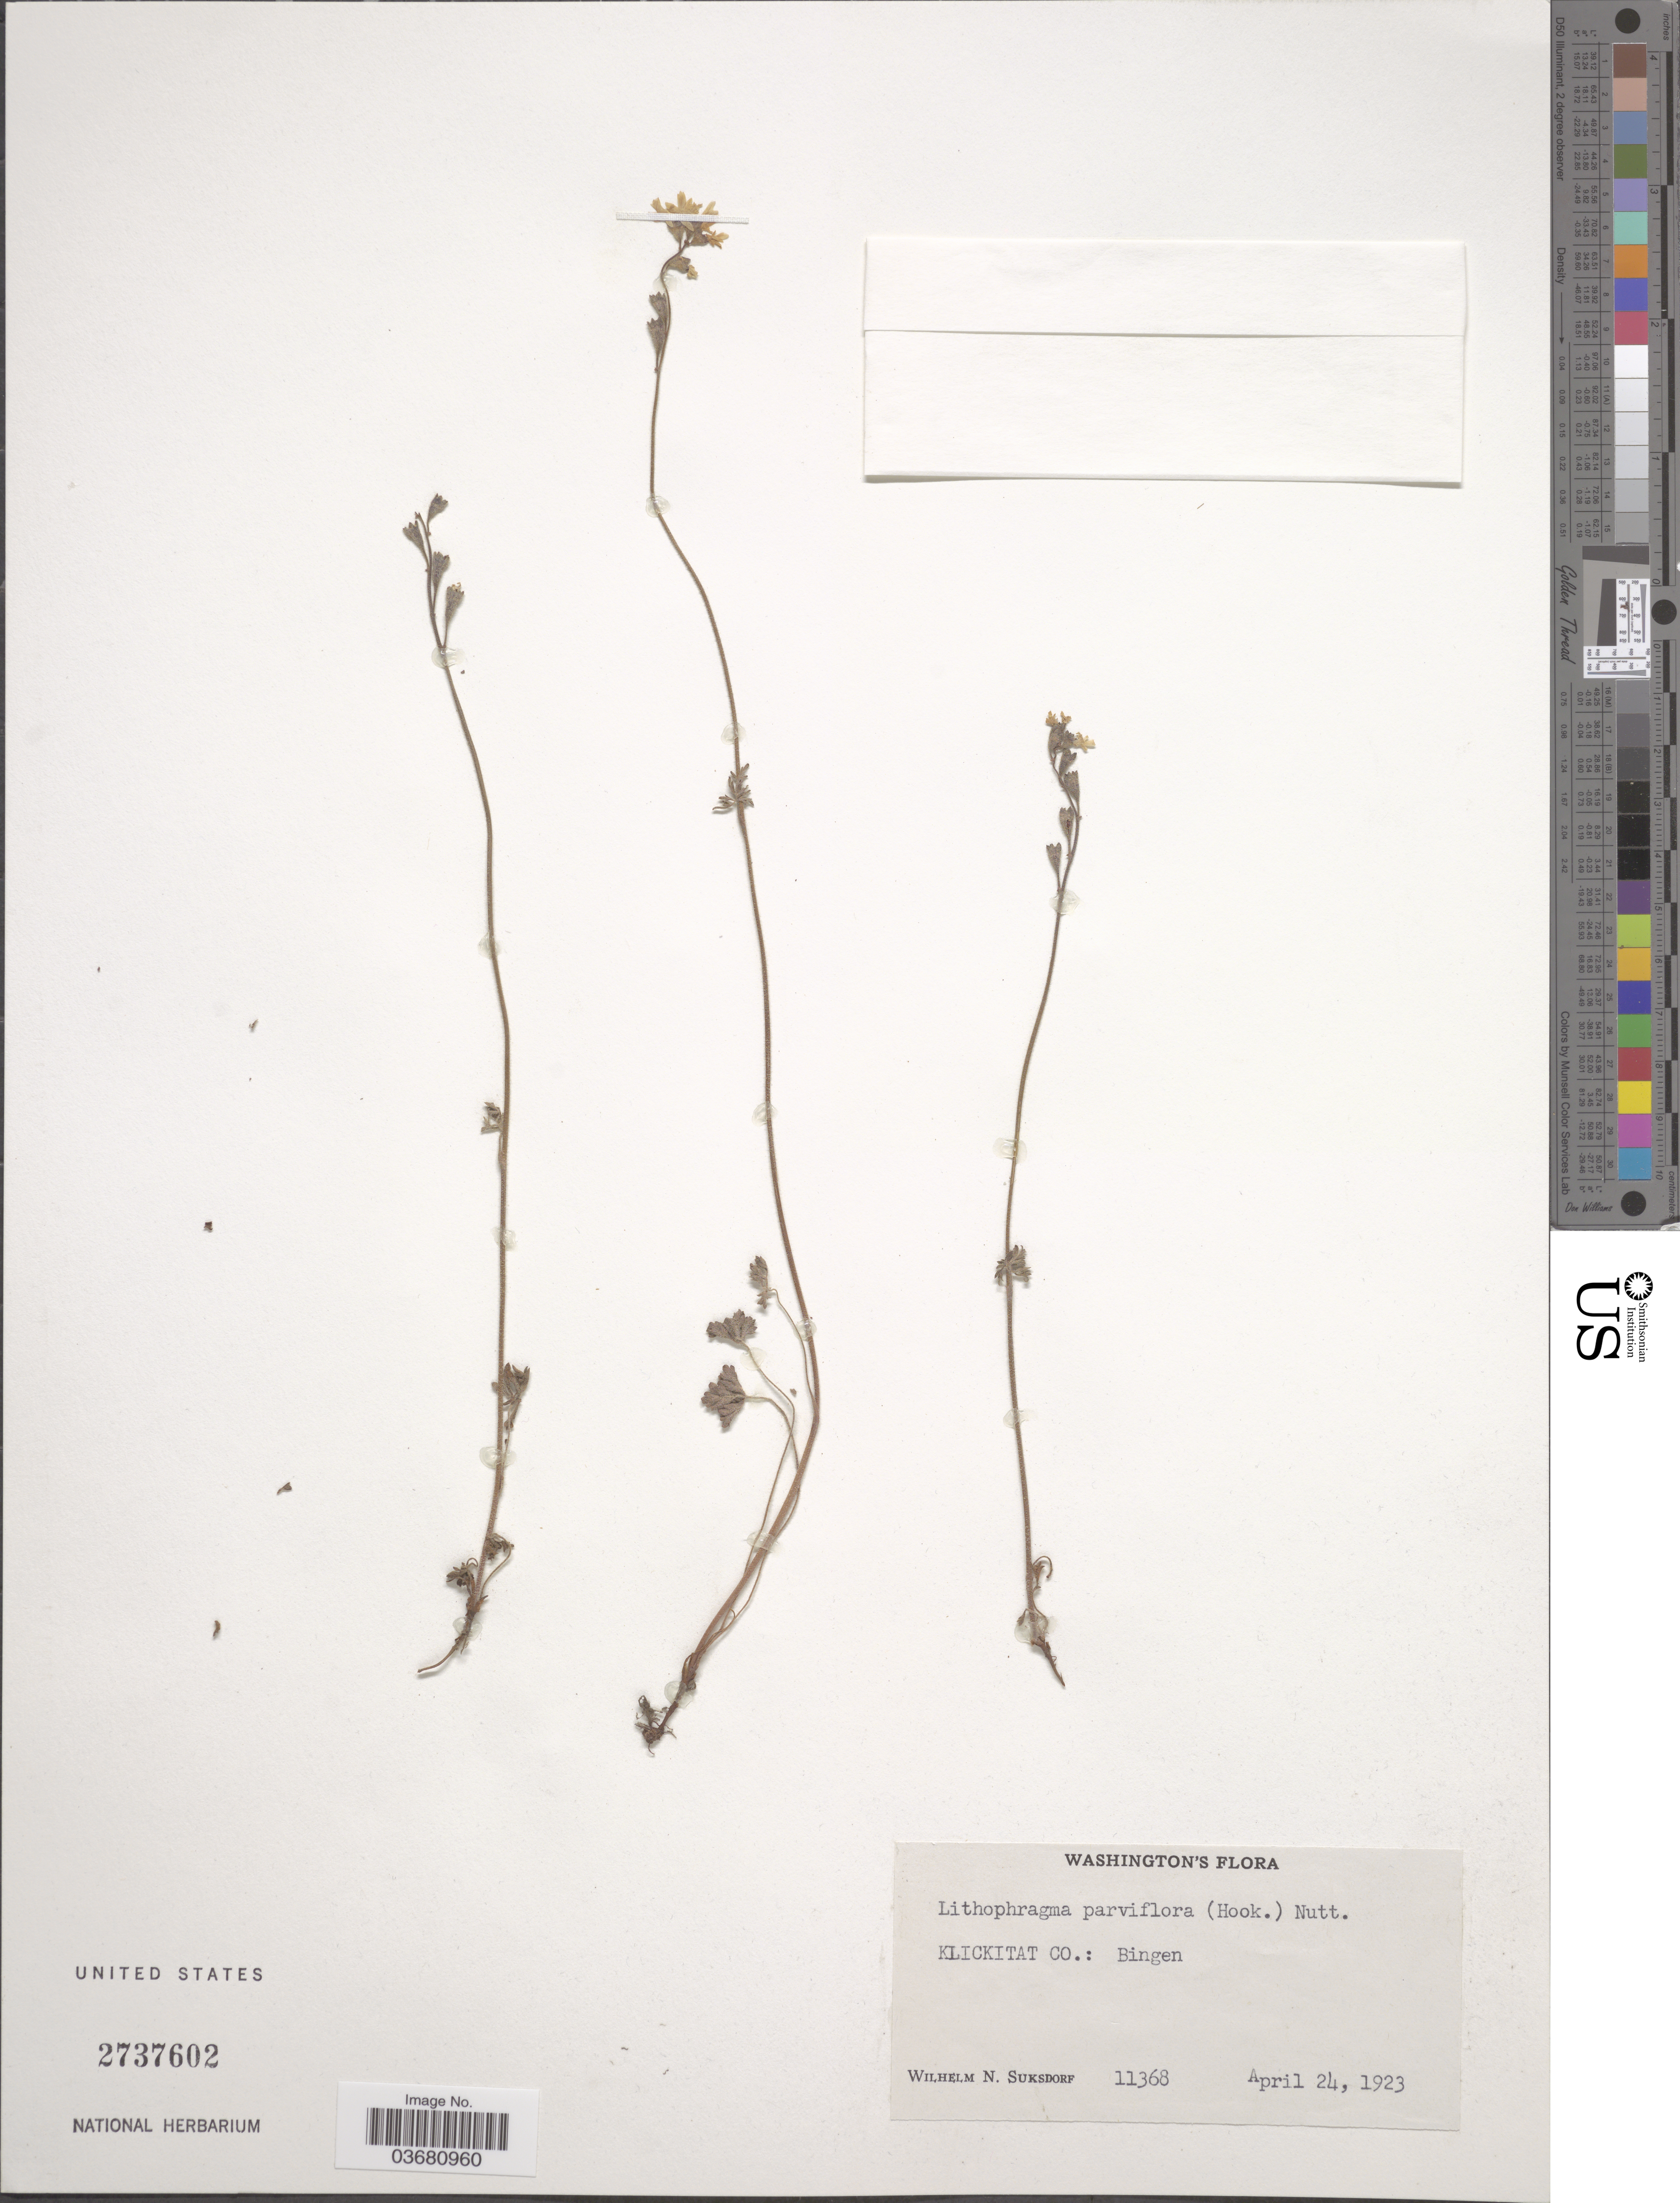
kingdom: Plantae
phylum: Tracheophyta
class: Magnoliopsida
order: Saxifragales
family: Saxifragaceae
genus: Lithophragma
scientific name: Lithophragma parviflorum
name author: (Hook.) Nutt.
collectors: W. N. Suksdorf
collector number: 11368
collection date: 1923-04-24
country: United States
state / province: Washington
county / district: Klickitat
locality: Klickitat Co.: Bingen.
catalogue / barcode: US 2737602